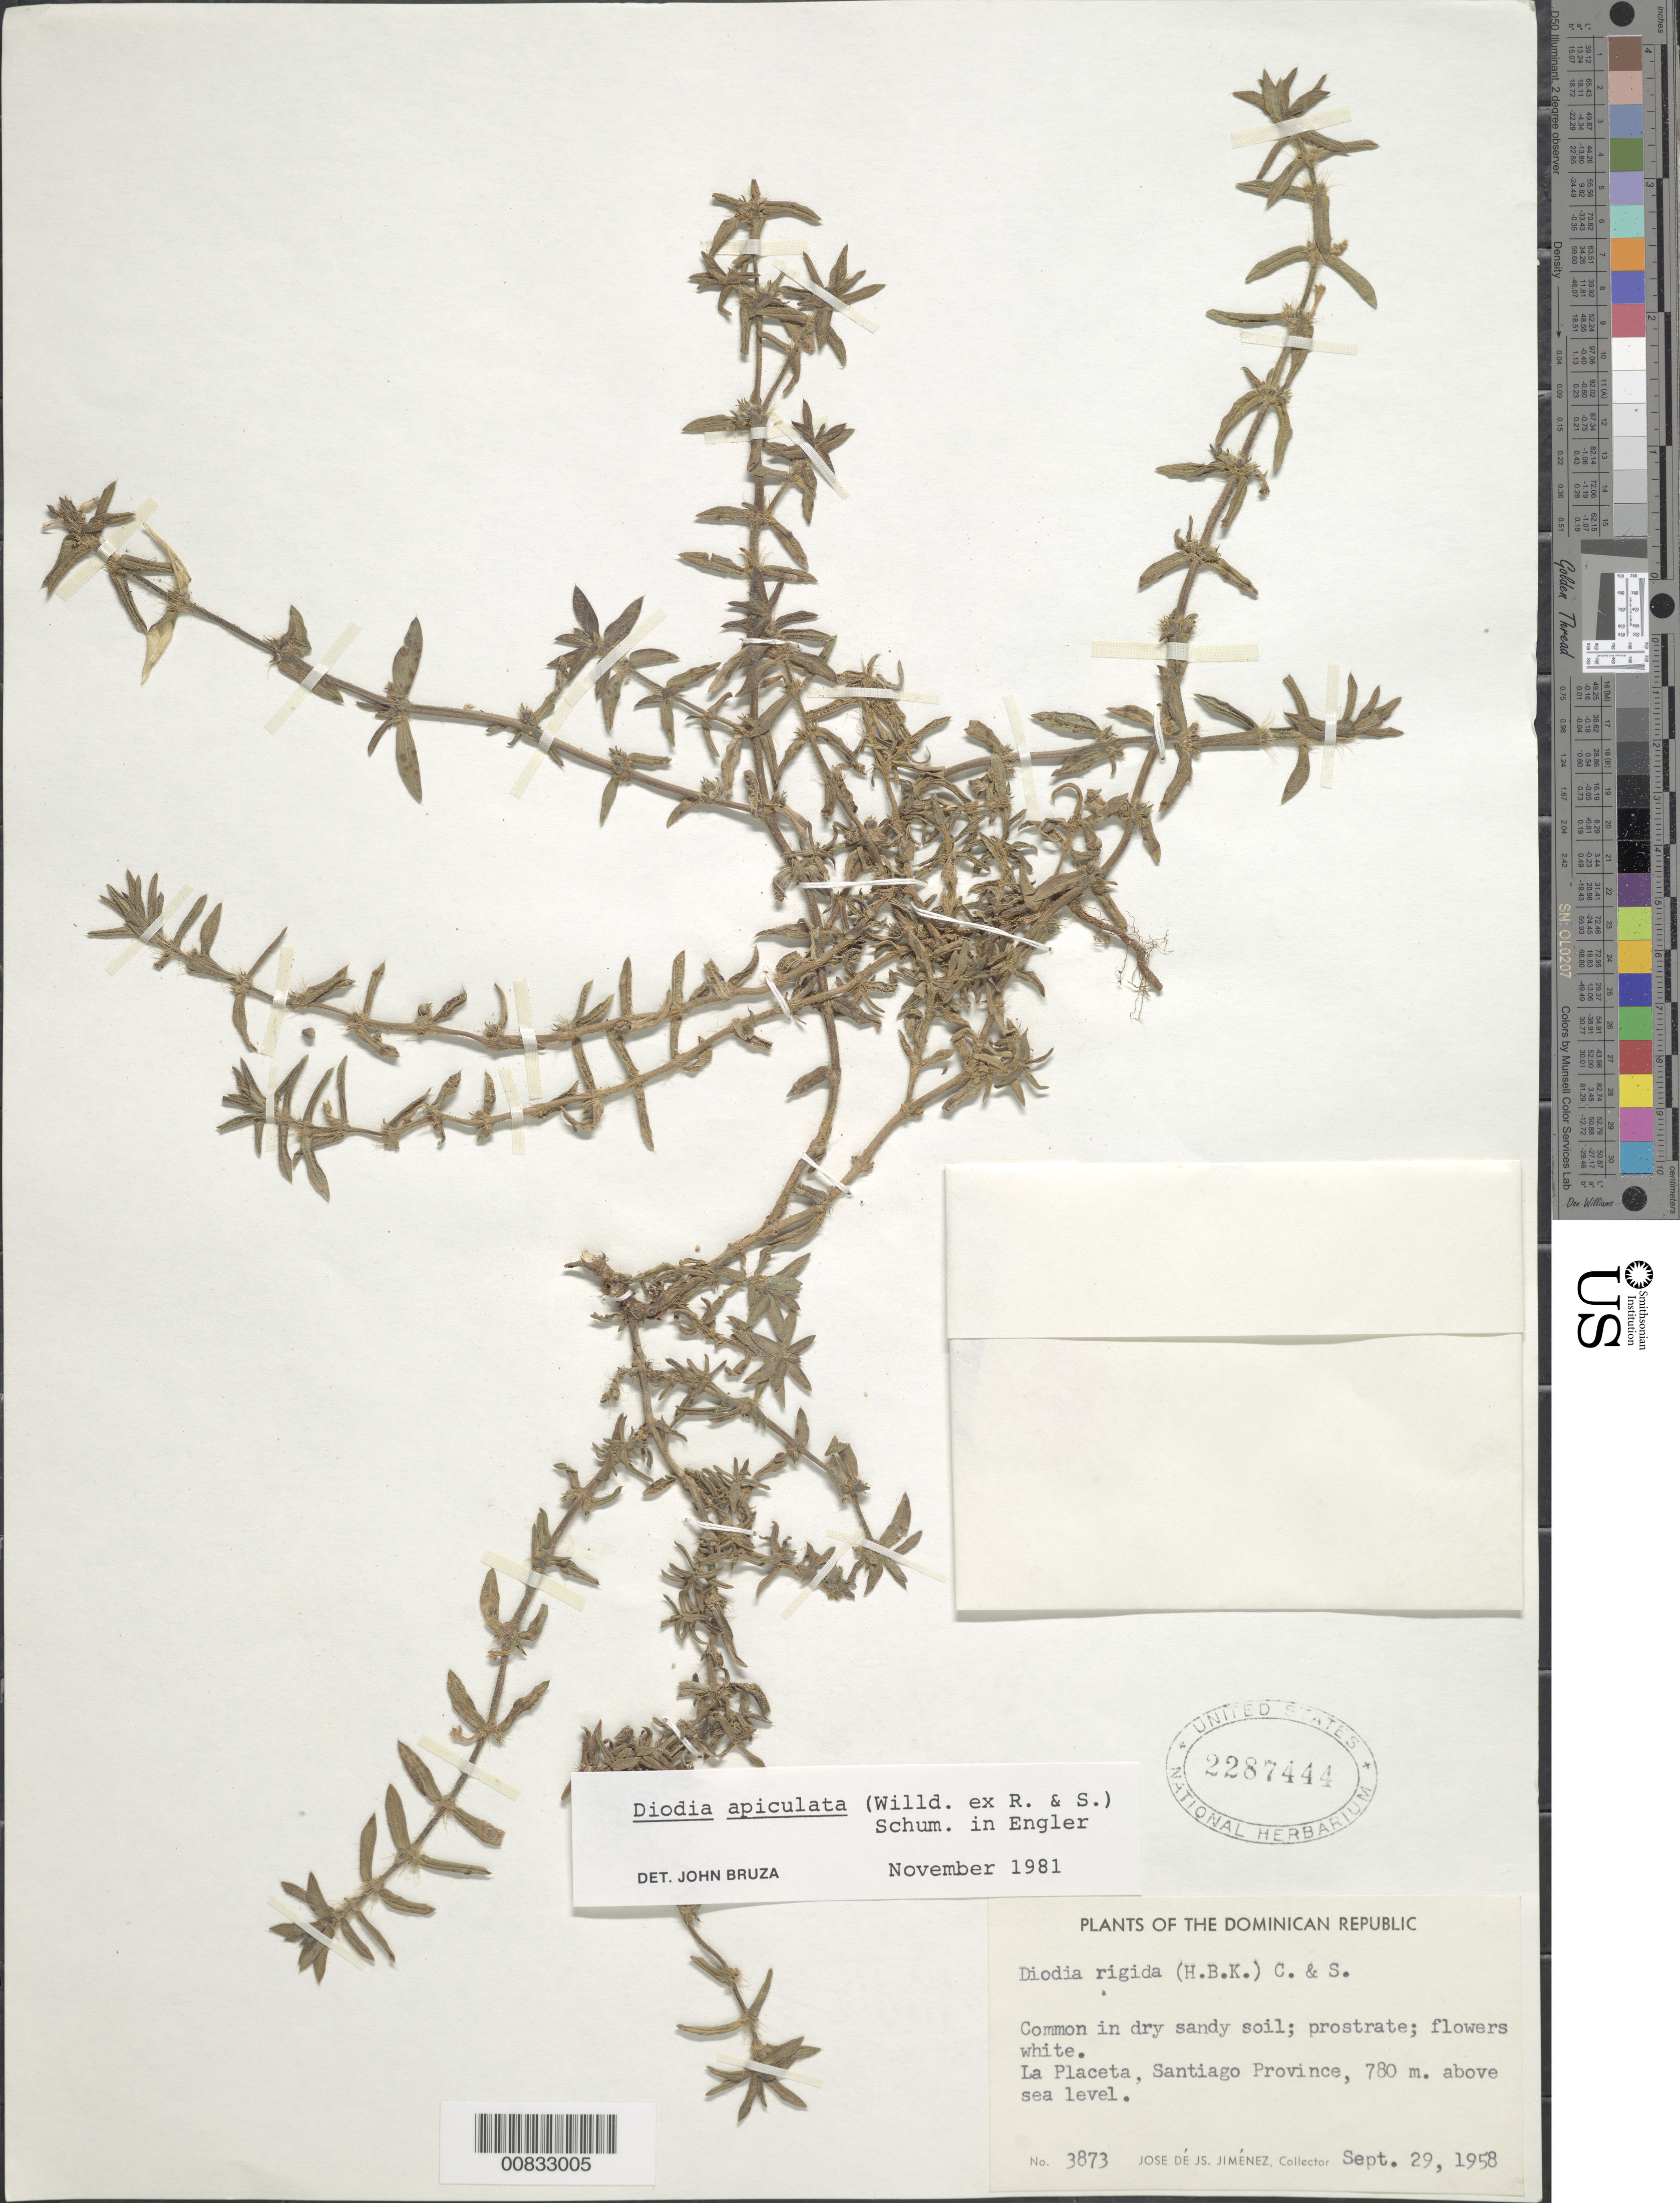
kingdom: Plantae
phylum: Tracheophyta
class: Magnoliopsida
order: Gentianales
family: Rubiaceae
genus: Diodella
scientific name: Diodella apiculata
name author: (Willd. ex Roem. & Schult.) Delprete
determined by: Bruza, J.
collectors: J. J. Jiménez Almonte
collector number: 3873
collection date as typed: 29 Sep 1958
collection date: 1958-09-29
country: Dominican Republic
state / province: Santiago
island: Hispaniola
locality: La Placeta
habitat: Dry sandy soil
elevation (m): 780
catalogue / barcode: US 2287444